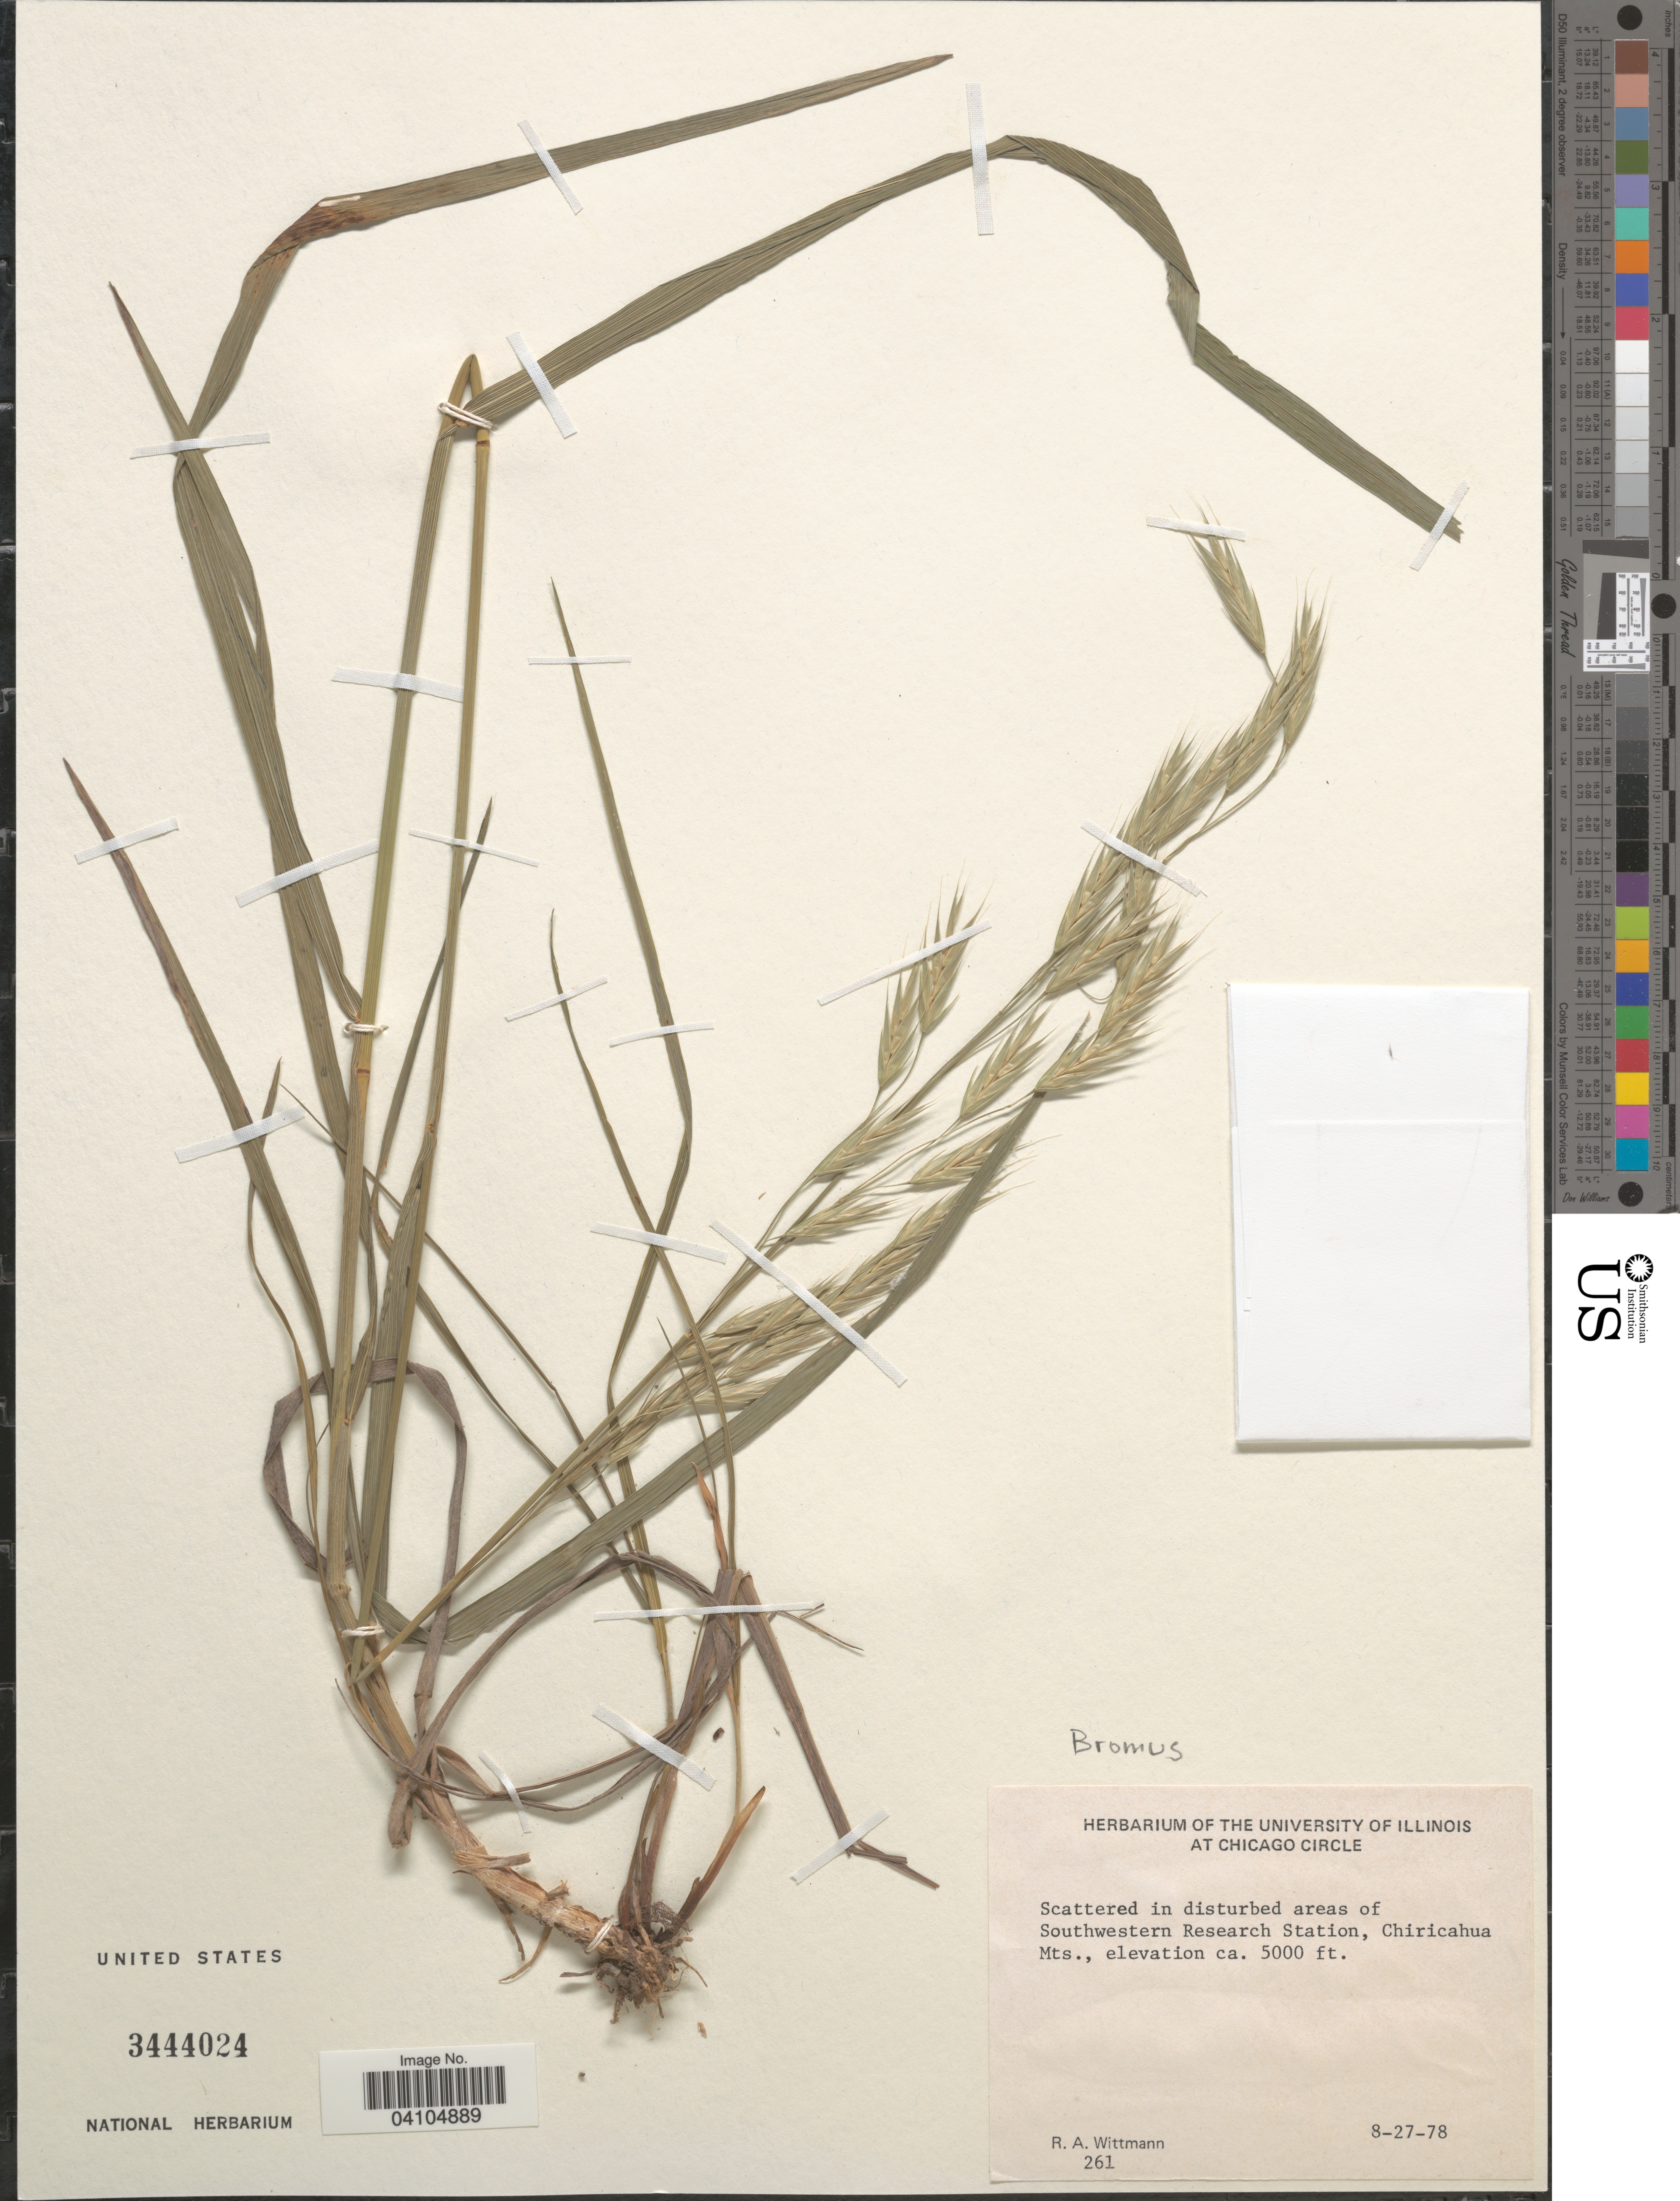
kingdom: Plantae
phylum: Tracheophyta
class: Liliopsida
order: Poales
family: Poaceae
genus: Bromus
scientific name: Bromus sp.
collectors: R. Wittmann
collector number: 261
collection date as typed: Transcribed d/m/y: 27/8/78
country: United States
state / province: Arizona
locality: Scattered in disturbed areas of Southwestern Research Station, Chiricahua Mts.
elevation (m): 1524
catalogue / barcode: US 3444024